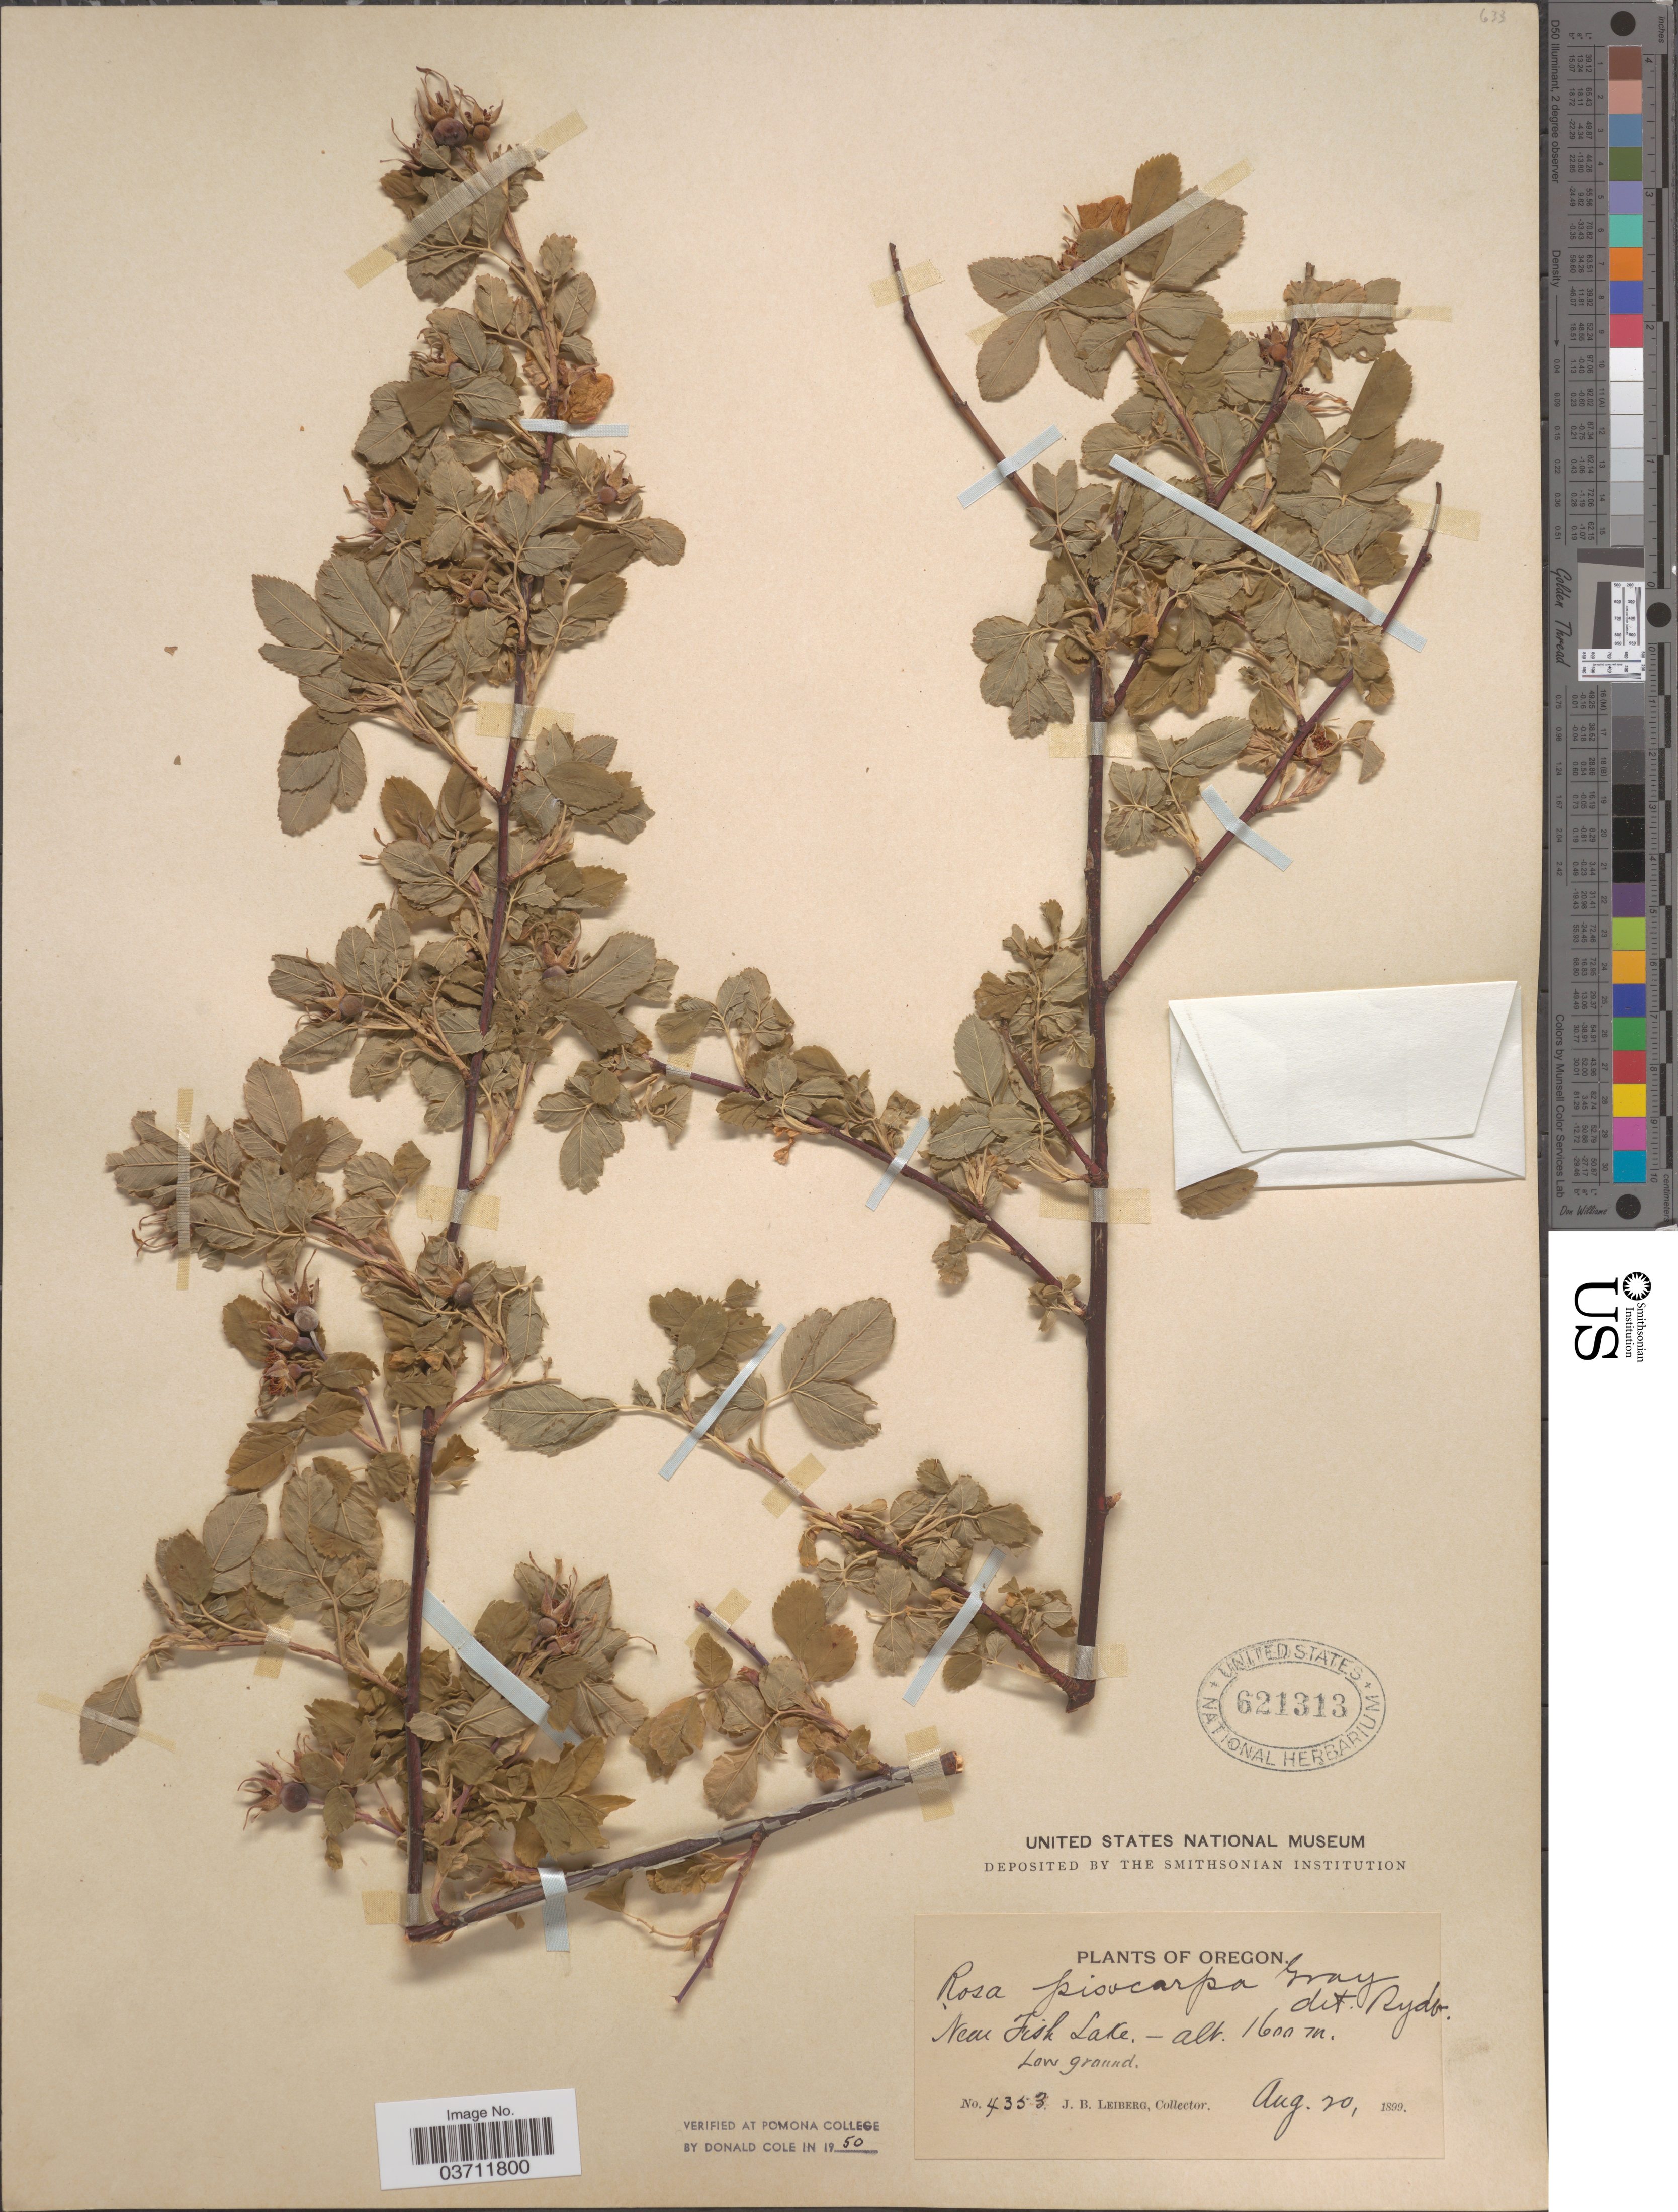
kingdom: Plantae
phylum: Tracheophyta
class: Magnoliopsida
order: Rosales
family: Rosaceae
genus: Rosa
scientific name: Rosa pisocarpa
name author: A. Gray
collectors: J. B. Leiberg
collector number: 4353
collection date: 1899-08-20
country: United States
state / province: Oregon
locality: Near Fish Lake.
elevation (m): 1600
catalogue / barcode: US 621313